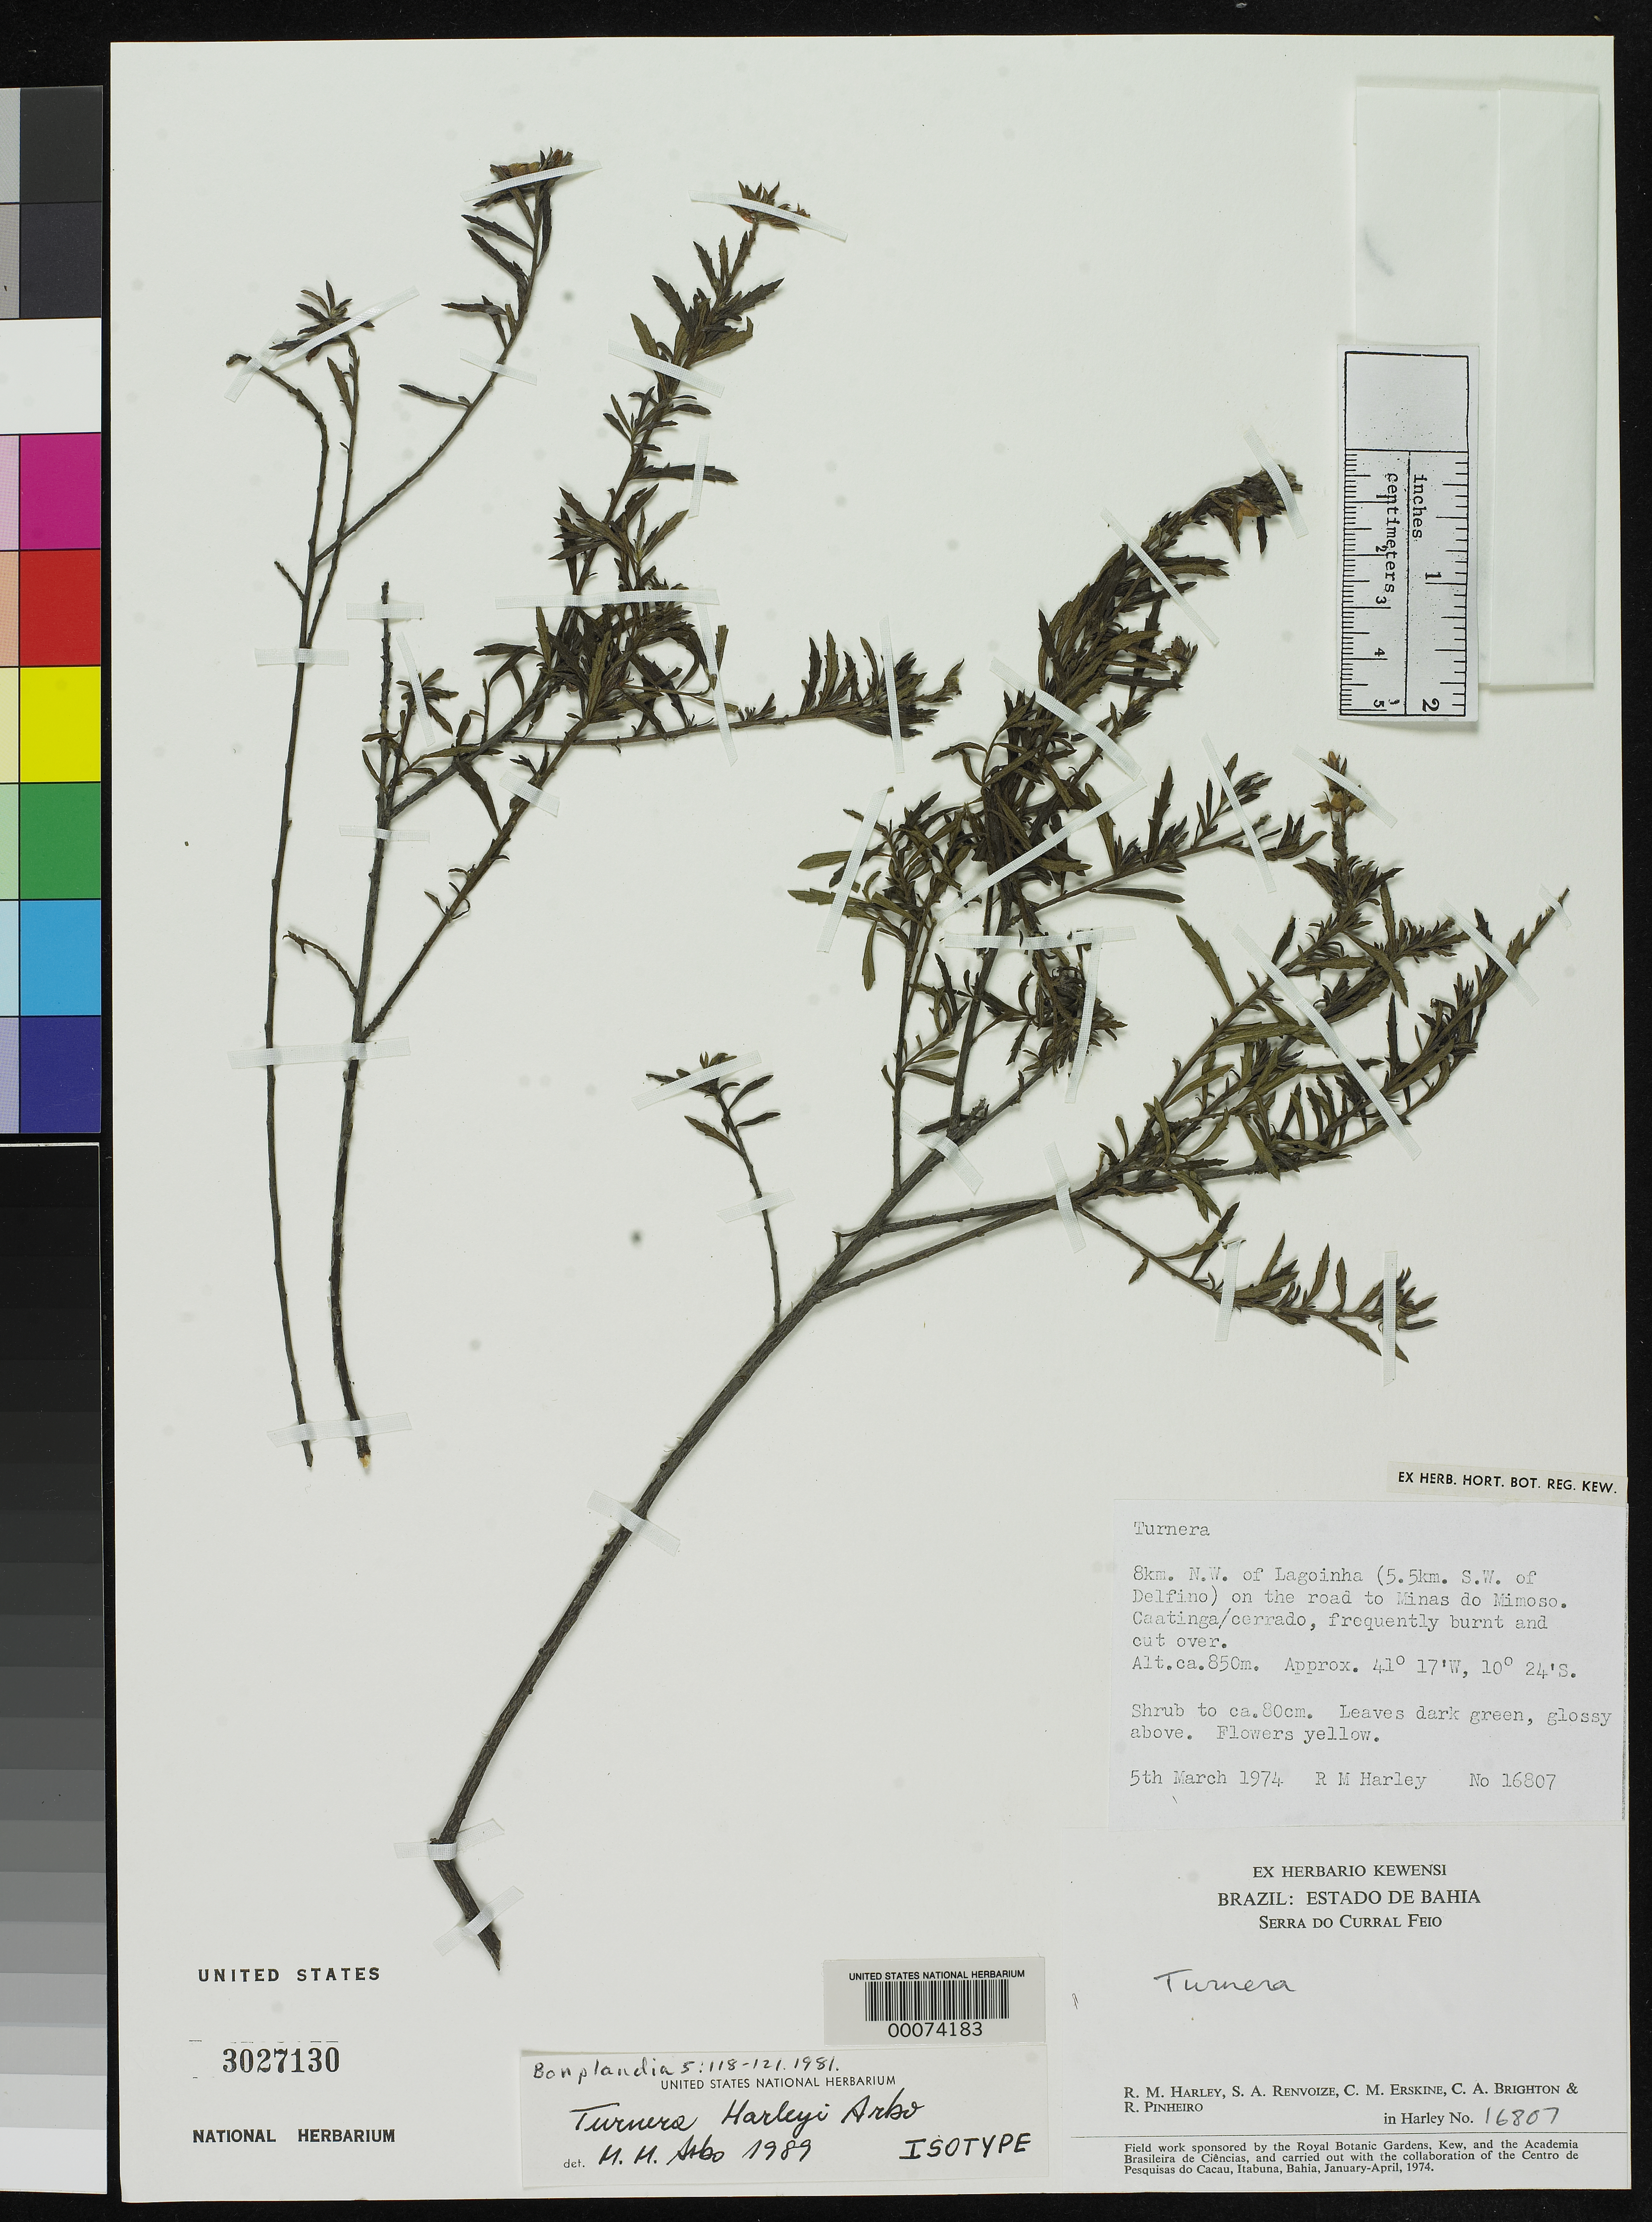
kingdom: Plantae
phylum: Tracheophyta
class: Magnoliopsida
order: Malpighiales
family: Turneraceae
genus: Turnera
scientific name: Turnera harleyi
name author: Arbo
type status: Isotype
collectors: R. M. Harley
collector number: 16807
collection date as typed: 05 Mar 1974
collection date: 1974-03-05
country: Brazil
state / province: Bahia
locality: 8 km NW of Lagoinha, 5.5 km SW of Delfino, on road to Minas do Mimoso.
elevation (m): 850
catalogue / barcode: US 3027130